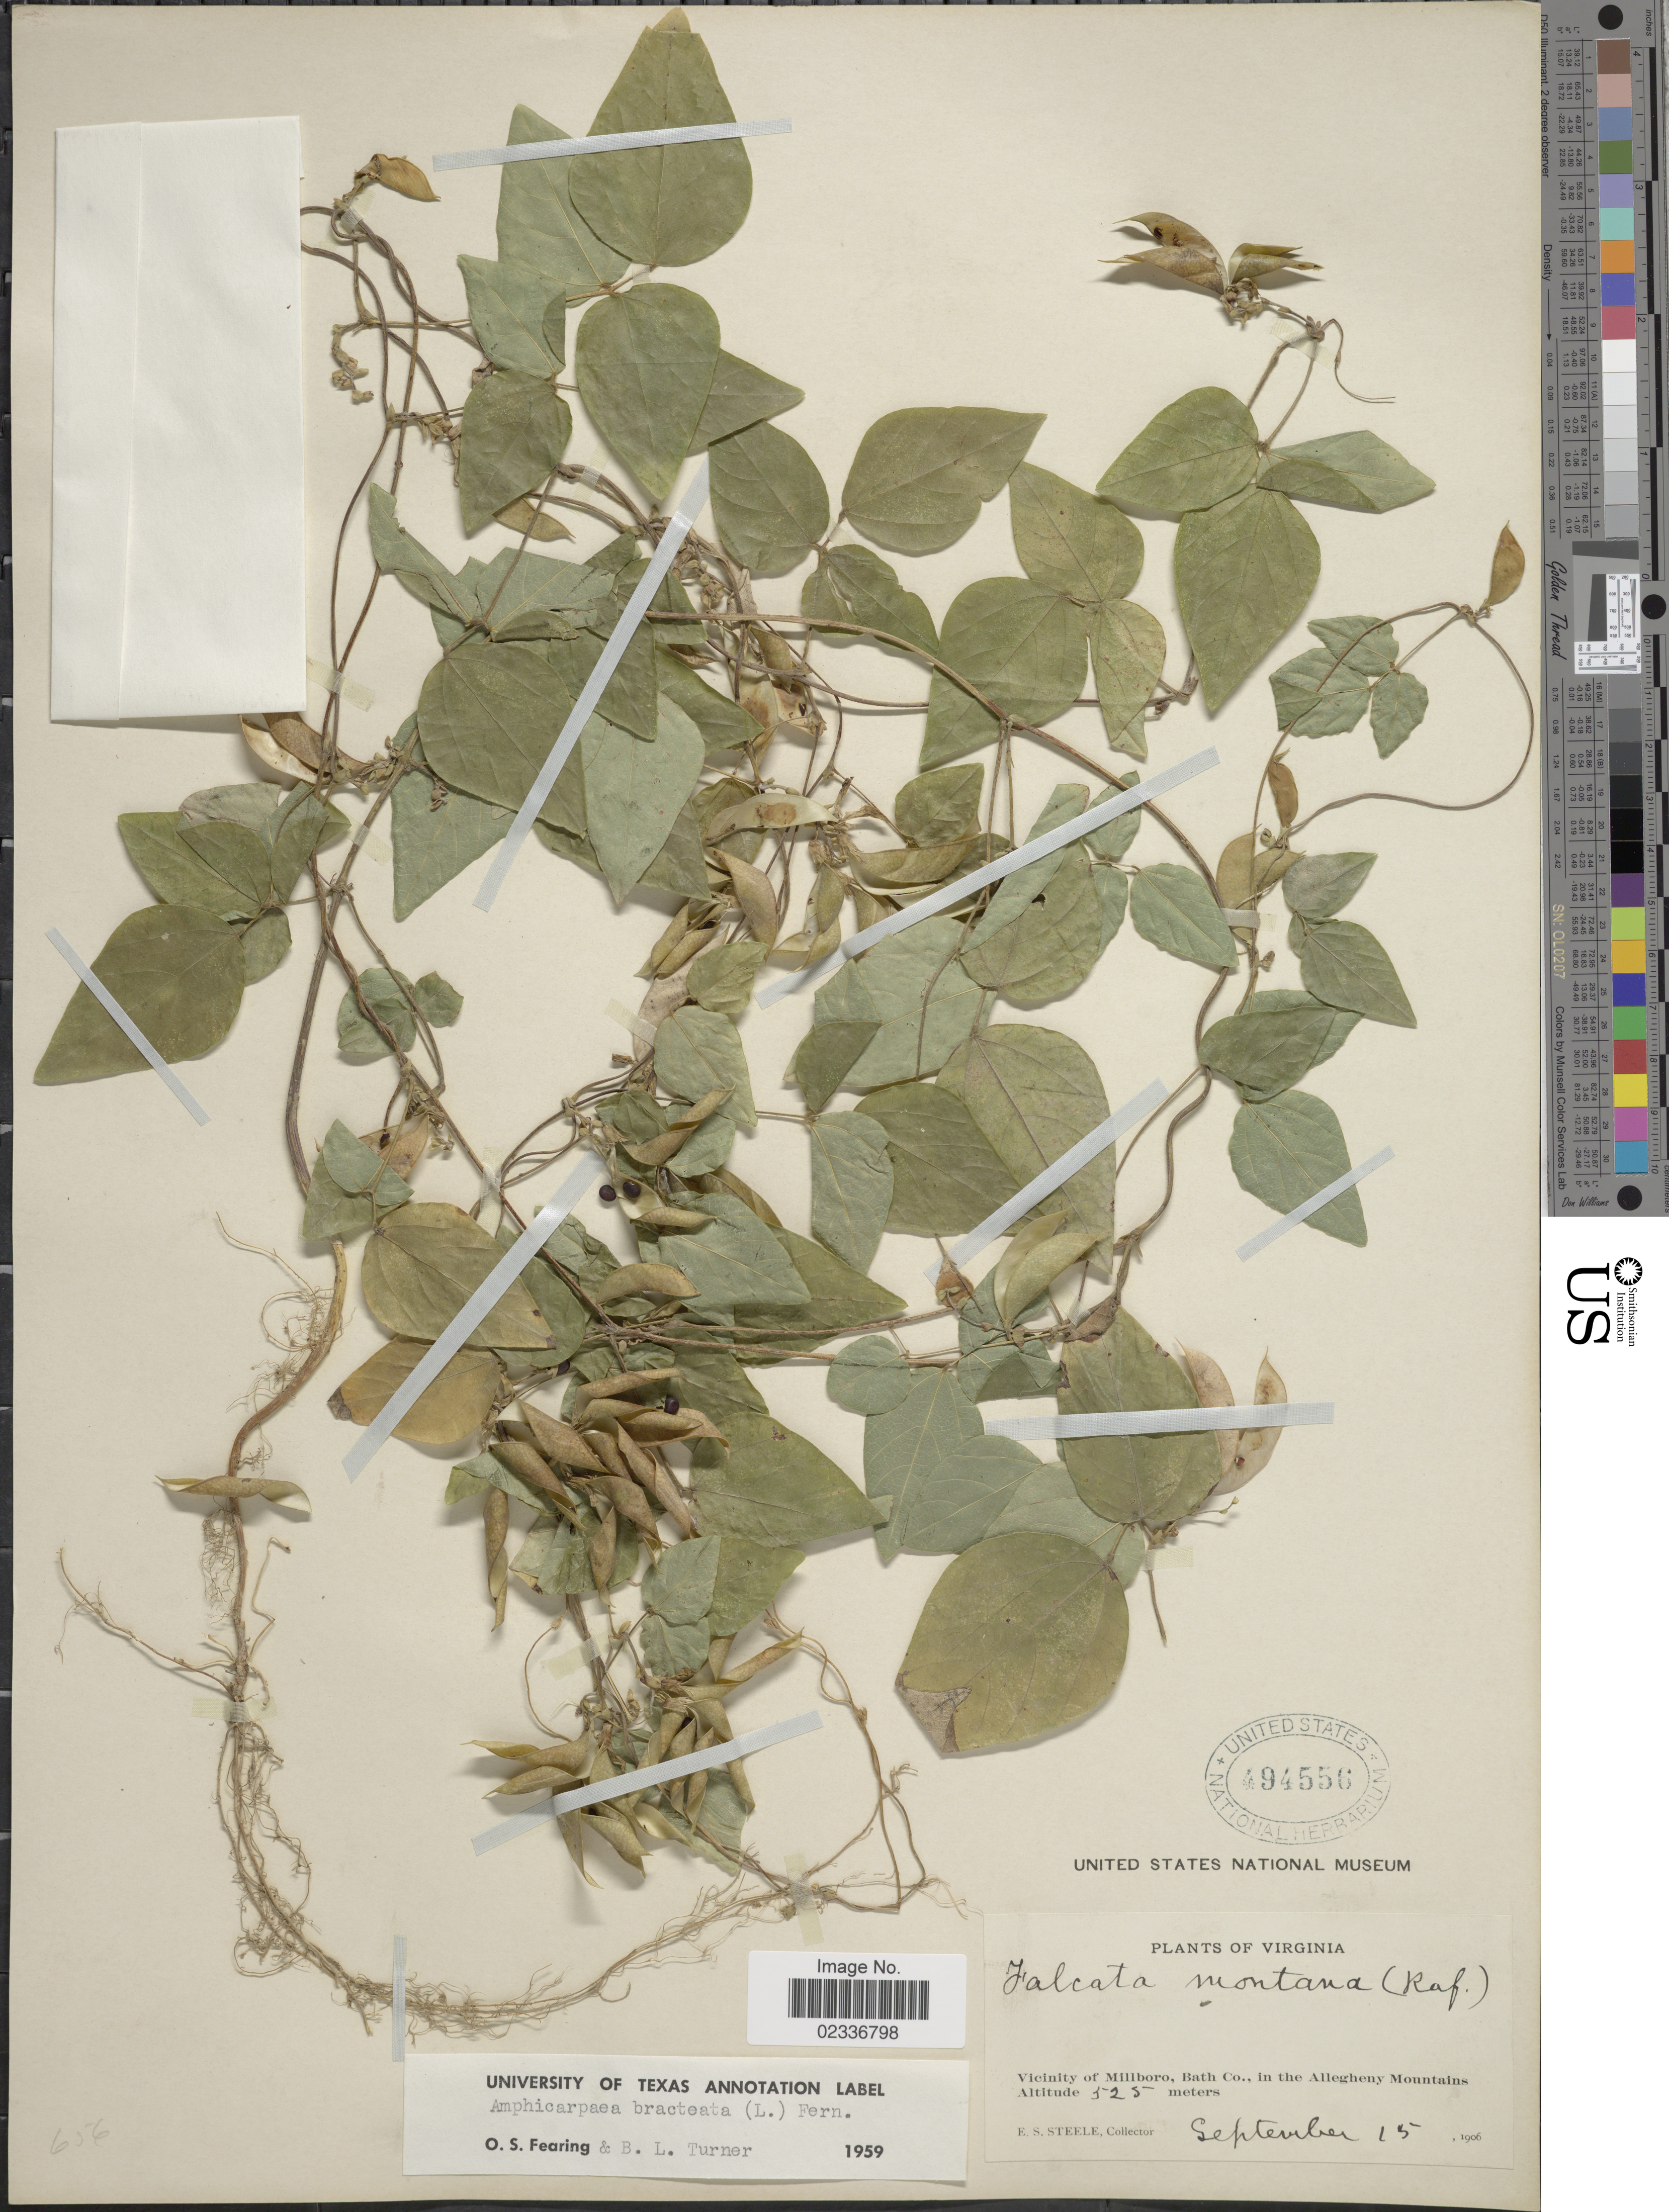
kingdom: Plantae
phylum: Tracheophyta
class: Magnoliopsida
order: Fabales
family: Fabaceae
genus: Amphicarpaea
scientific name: Amphicarpaea bracteata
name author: (L.) Fernald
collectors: E. Steele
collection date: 1906-09-15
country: United States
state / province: Virginia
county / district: Bath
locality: Vicinity of Millboro, Bath Co., in the Allegheny Mountains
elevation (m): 525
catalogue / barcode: US 494556